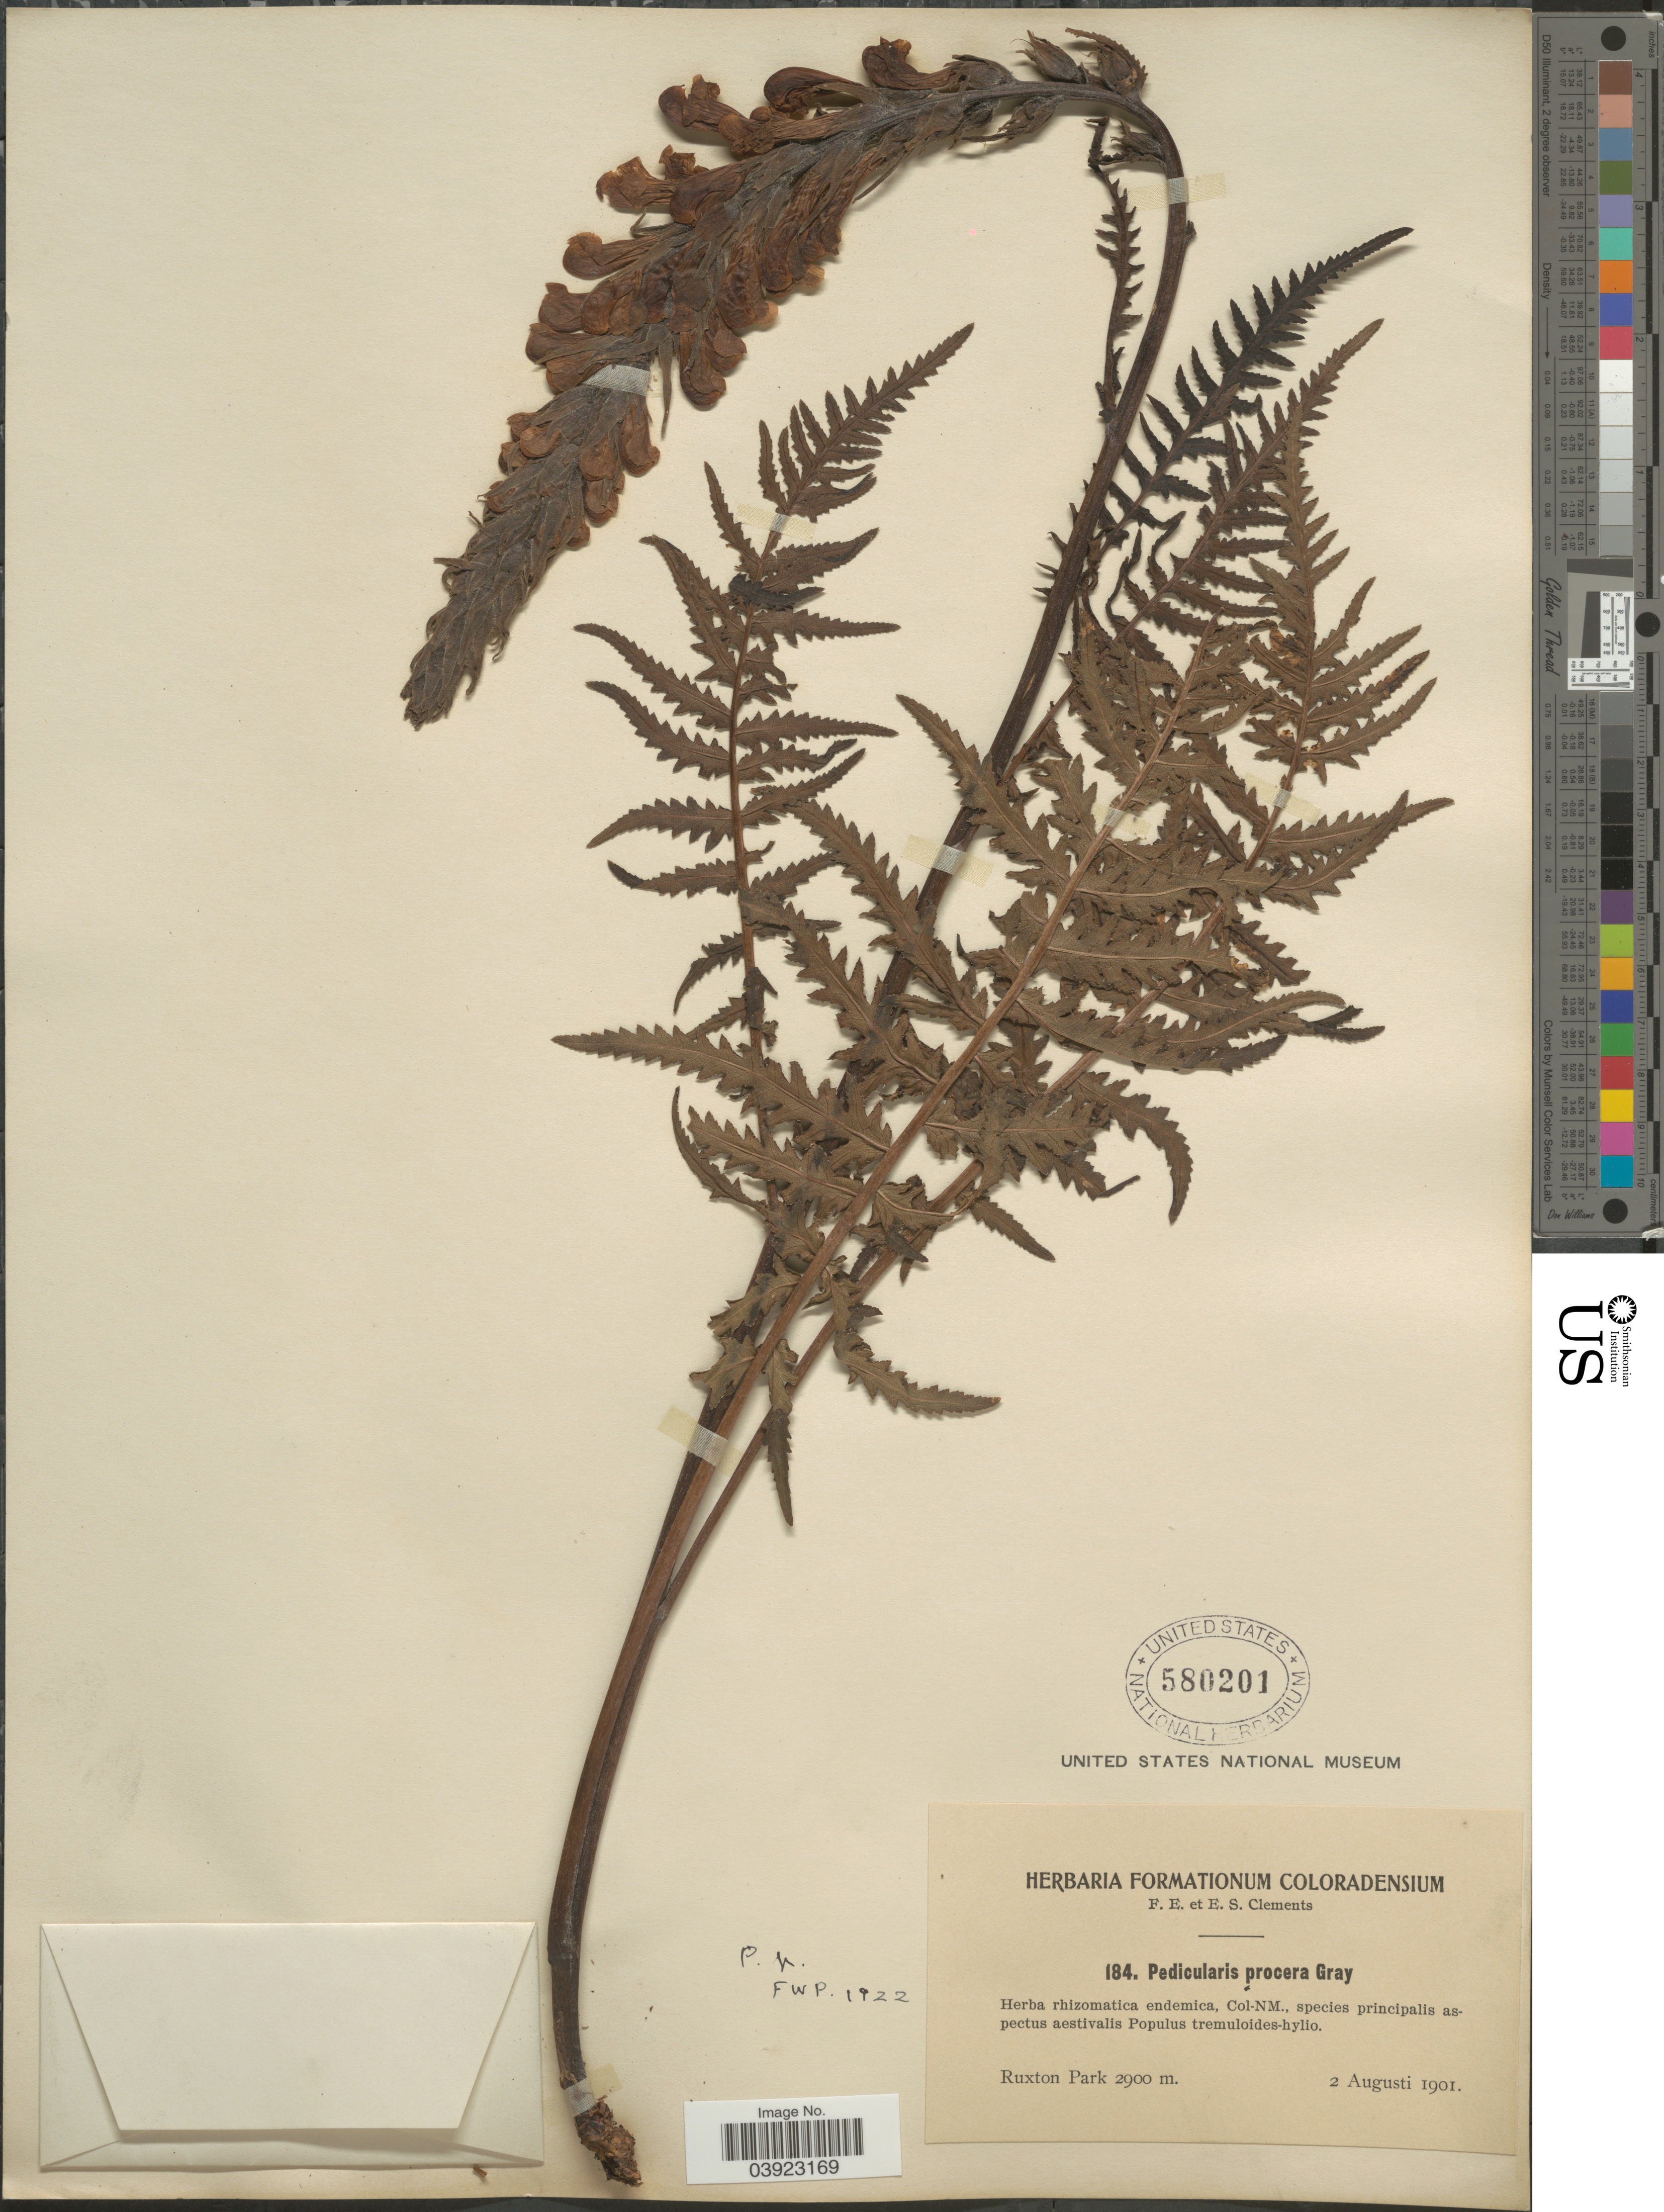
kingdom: Plantae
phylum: Tracheophyta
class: Magnoliopsida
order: Lamiales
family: Orobanchaceae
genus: Pedicularis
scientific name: Pedicularis procera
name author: A. Gray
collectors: F. E. Clements & E. S. Clements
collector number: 184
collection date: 1901-08-02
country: United States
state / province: Colorado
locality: Ruxton Park.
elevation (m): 2900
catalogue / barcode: US 580201